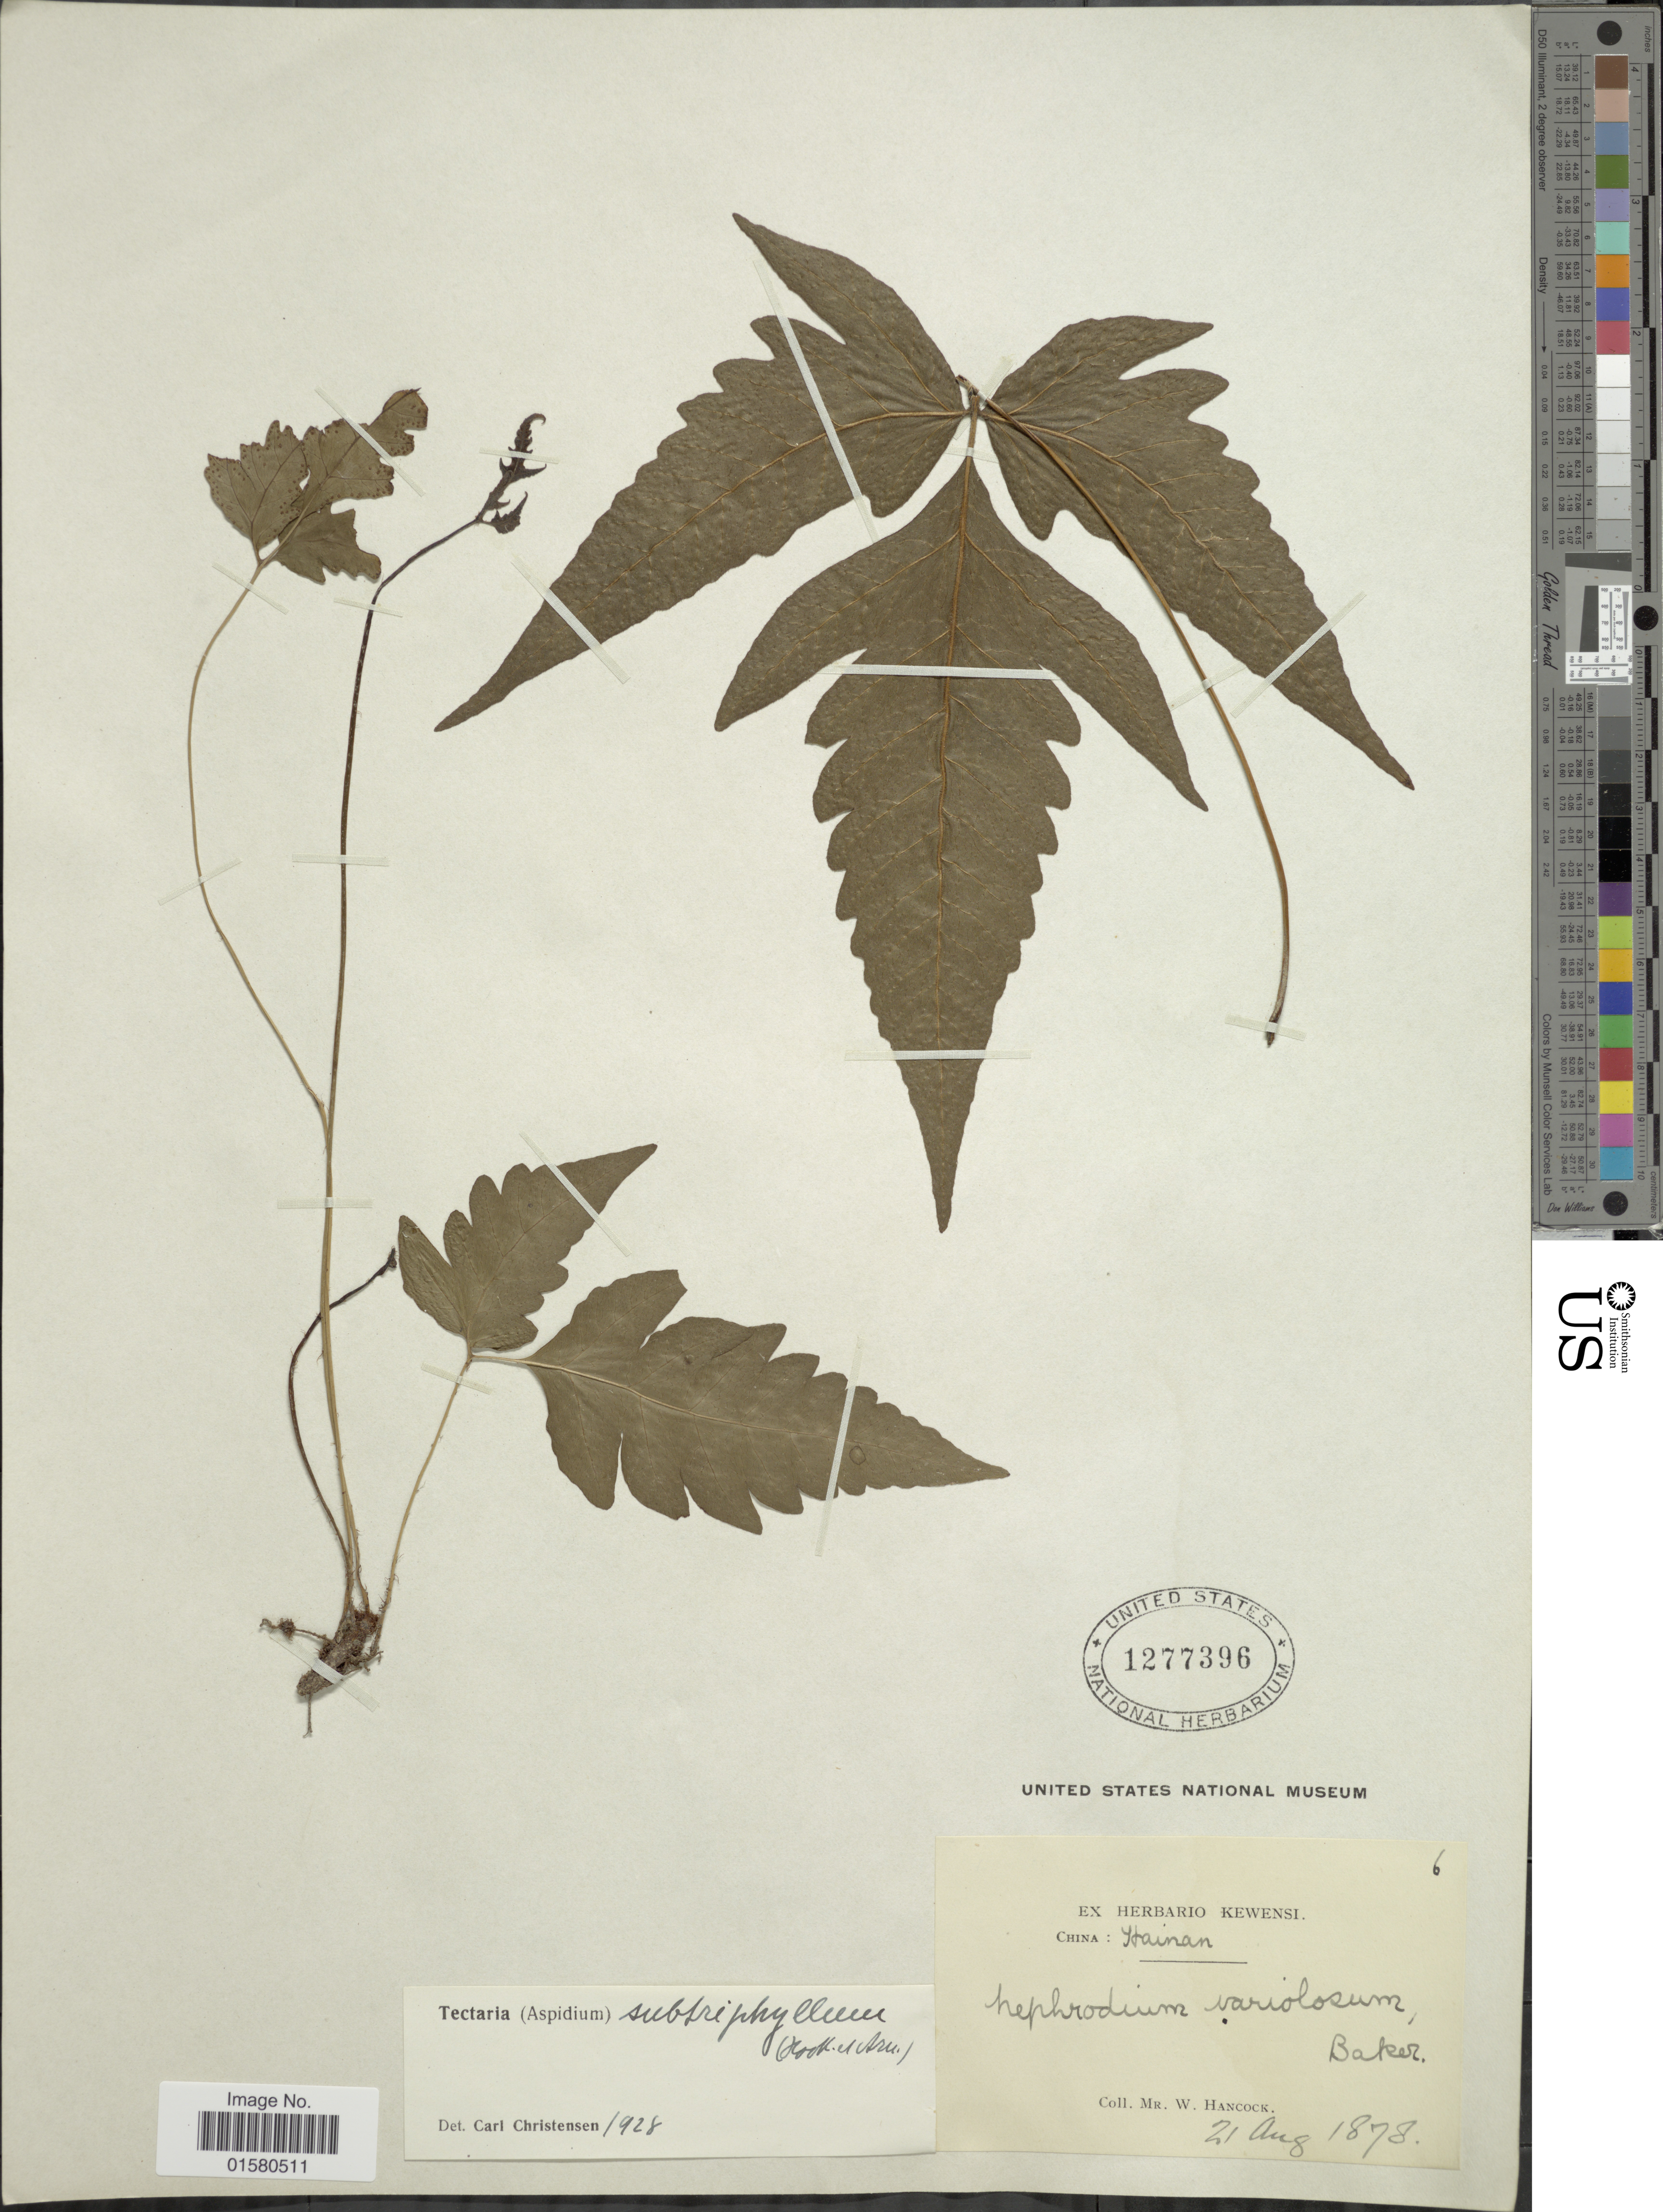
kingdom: Plantae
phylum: Tracheophyta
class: Polypodiopsida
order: Polypodiales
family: Tectariaceae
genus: Tectaria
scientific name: Tectaria subtriphylla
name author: (Hook. & Arn.) Copel.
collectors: W. Hancock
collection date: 1878-08-21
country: China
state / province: Hainan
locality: Hainan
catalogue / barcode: US 1277396